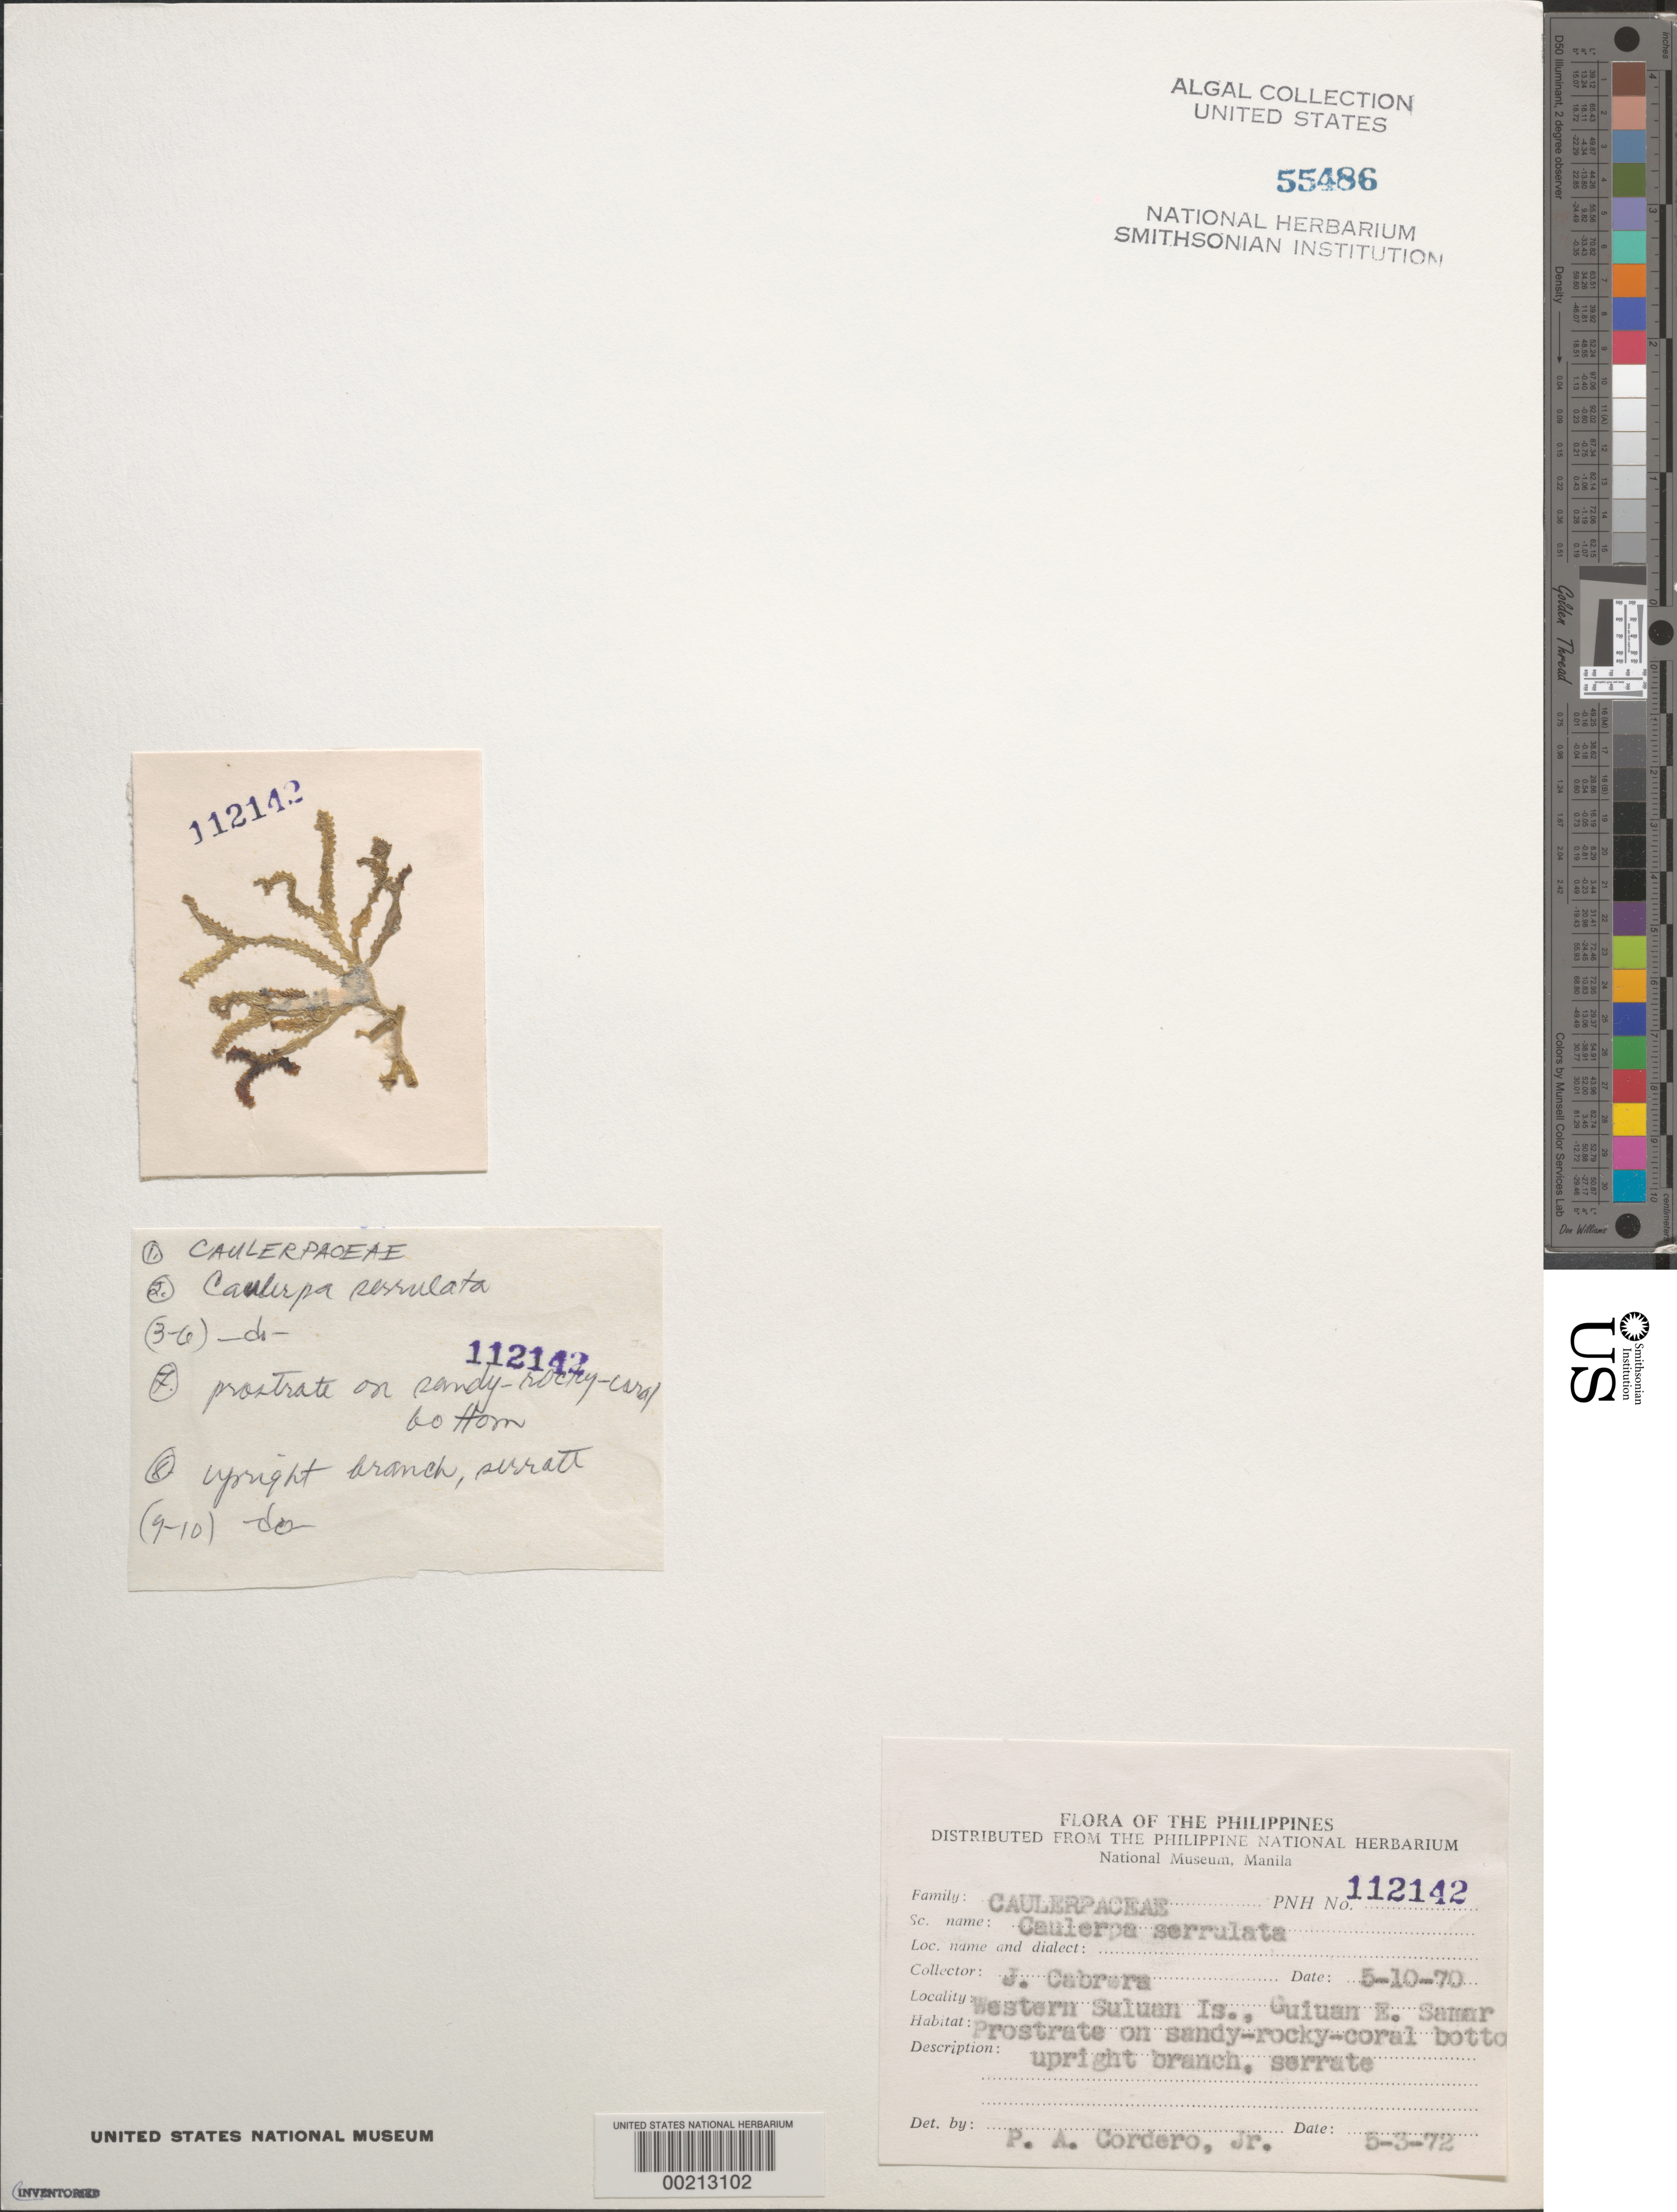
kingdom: Plantae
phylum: Chlorophyta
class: Ulvophyceae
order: Bryopsidales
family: Caulerpaceae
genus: Caulerpa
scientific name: Caulerpa serrulata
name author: (Forssk.) J. Agardh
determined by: Cordero, P. A., Jr.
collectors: J. Cabrera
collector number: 112142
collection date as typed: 10 May 1970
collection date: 1970-05-10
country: Philippines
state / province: Eastern Visayas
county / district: Eastern Samar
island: Suluan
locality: Guiuan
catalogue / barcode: US 55486